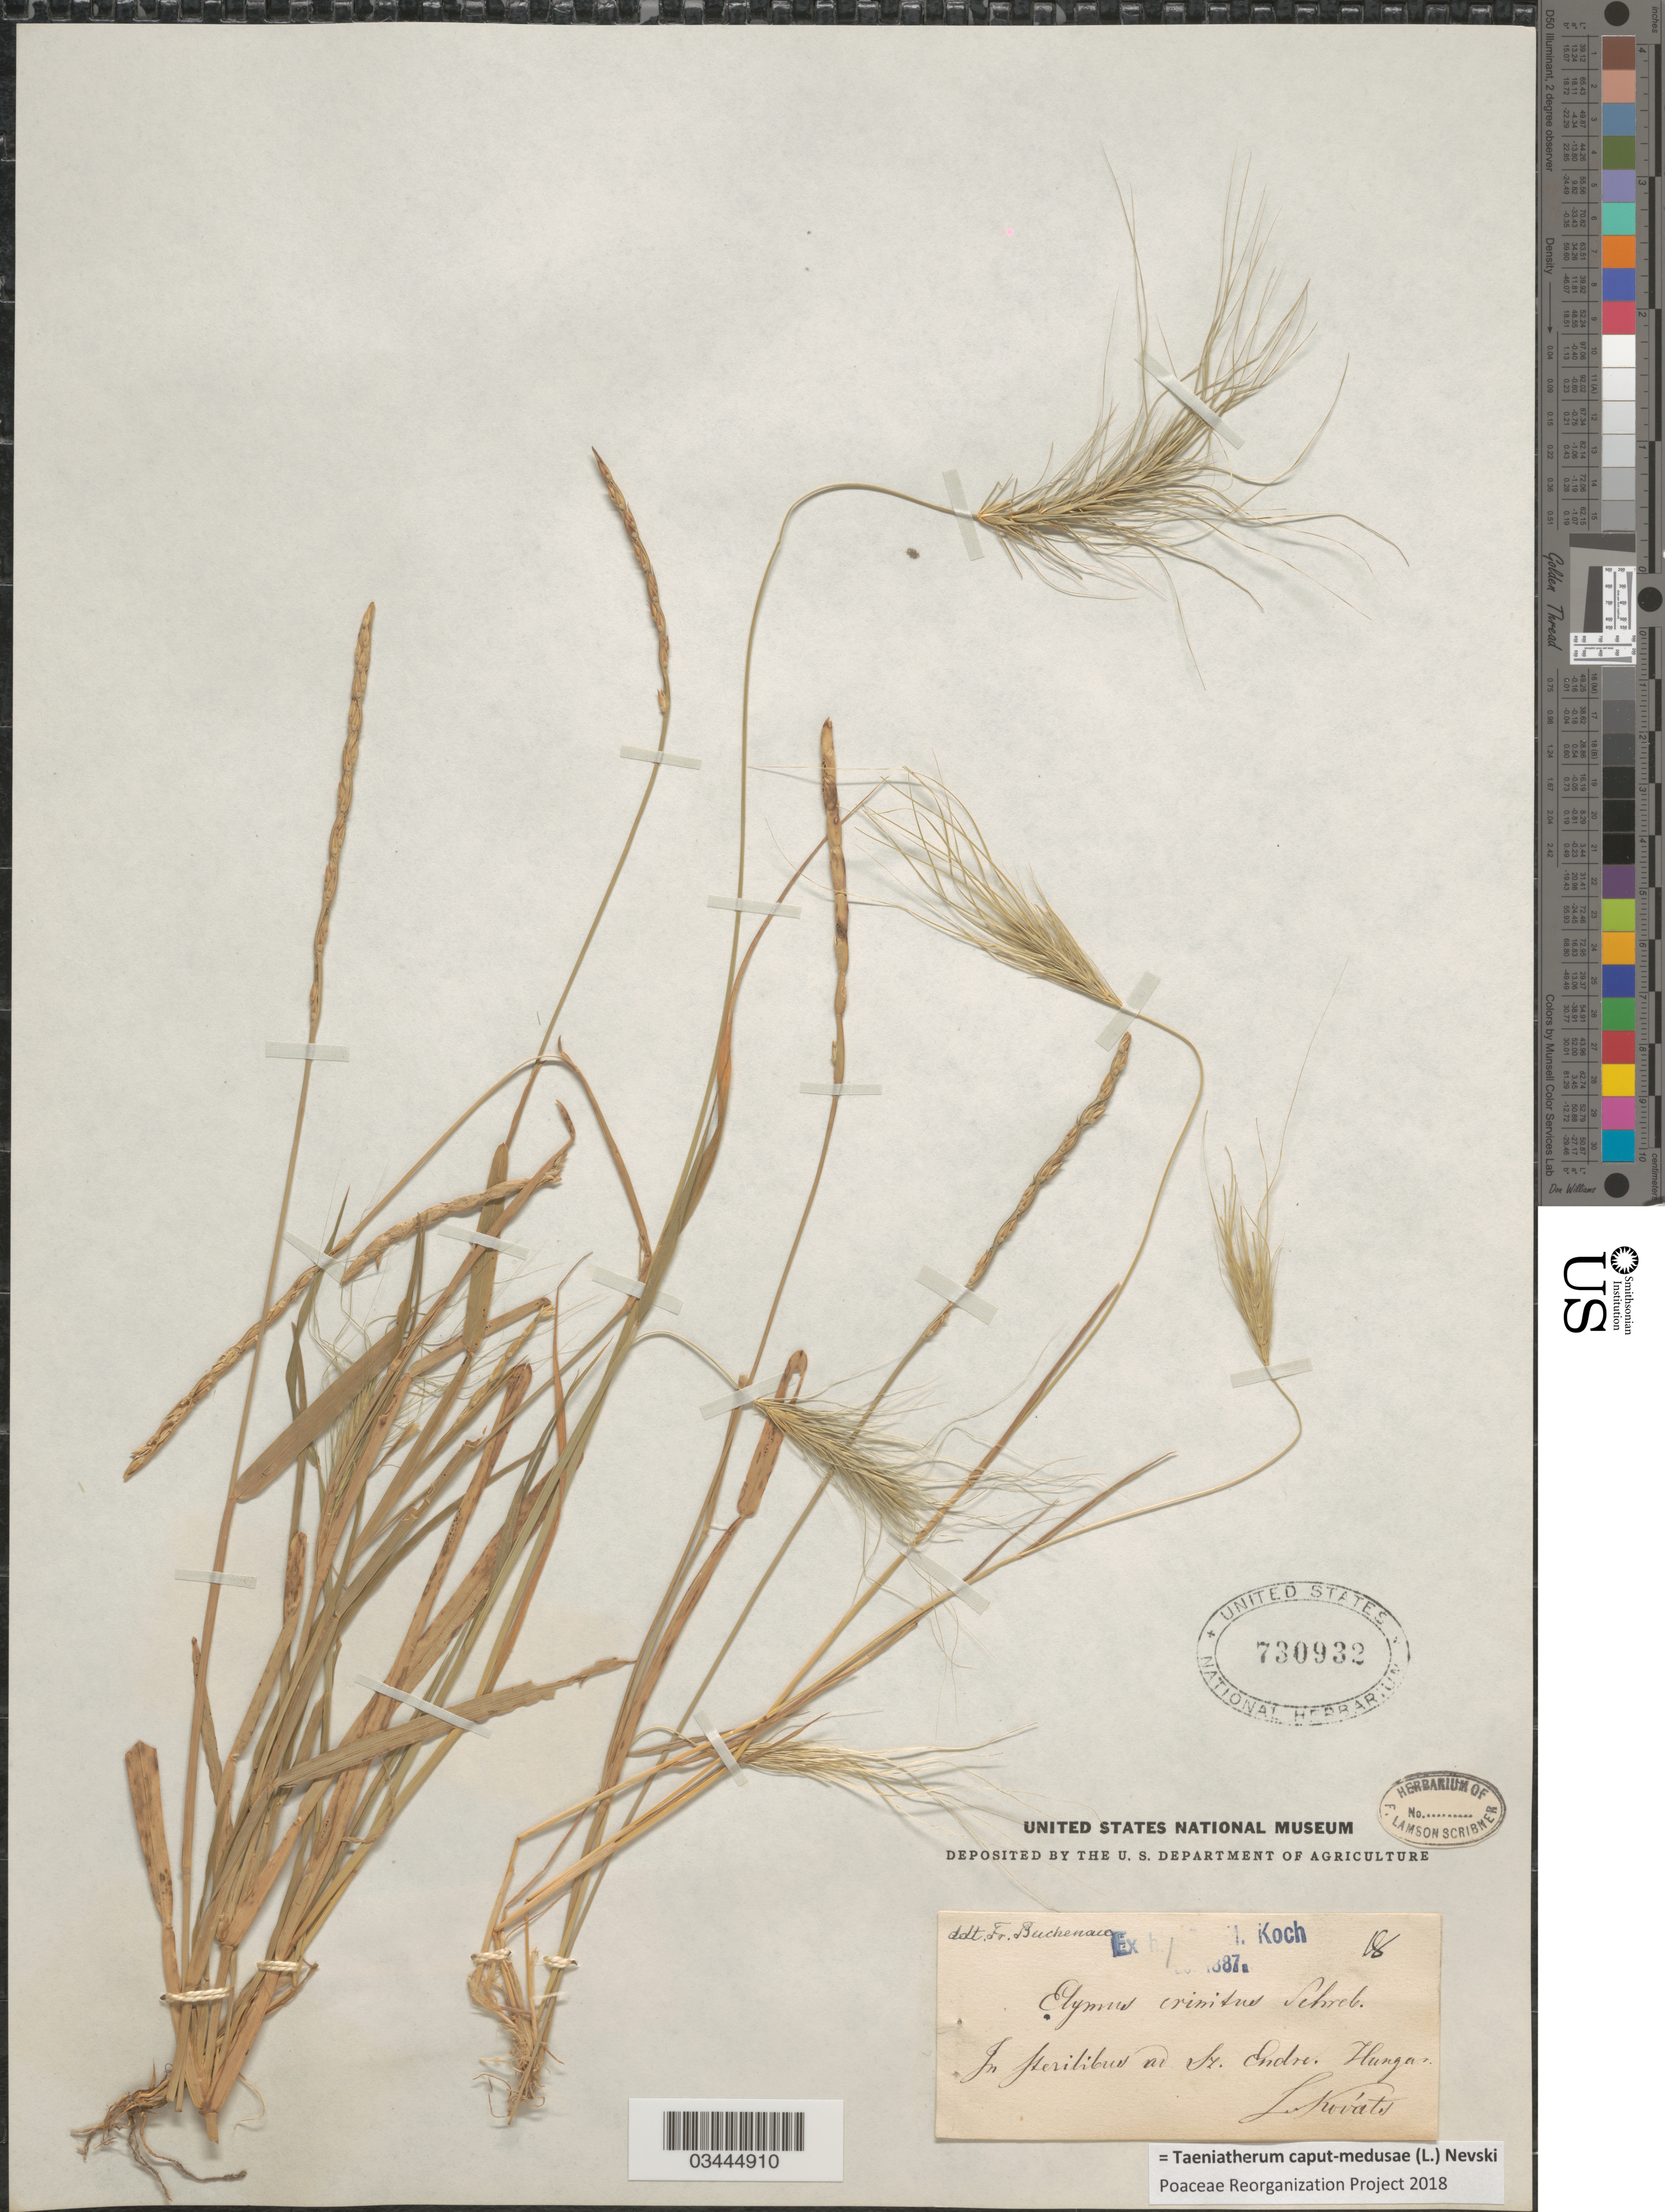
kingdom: Plantae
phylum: Tracheophyta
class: Liliopsida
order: Poales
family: Poaceae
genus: Taeniatherum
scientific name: Taeniatherum caput-medusae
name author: L.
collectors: J. Kováts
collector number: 18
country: Hungary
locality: In sterilibus ad Sz. Endre.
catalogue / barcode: US 730932